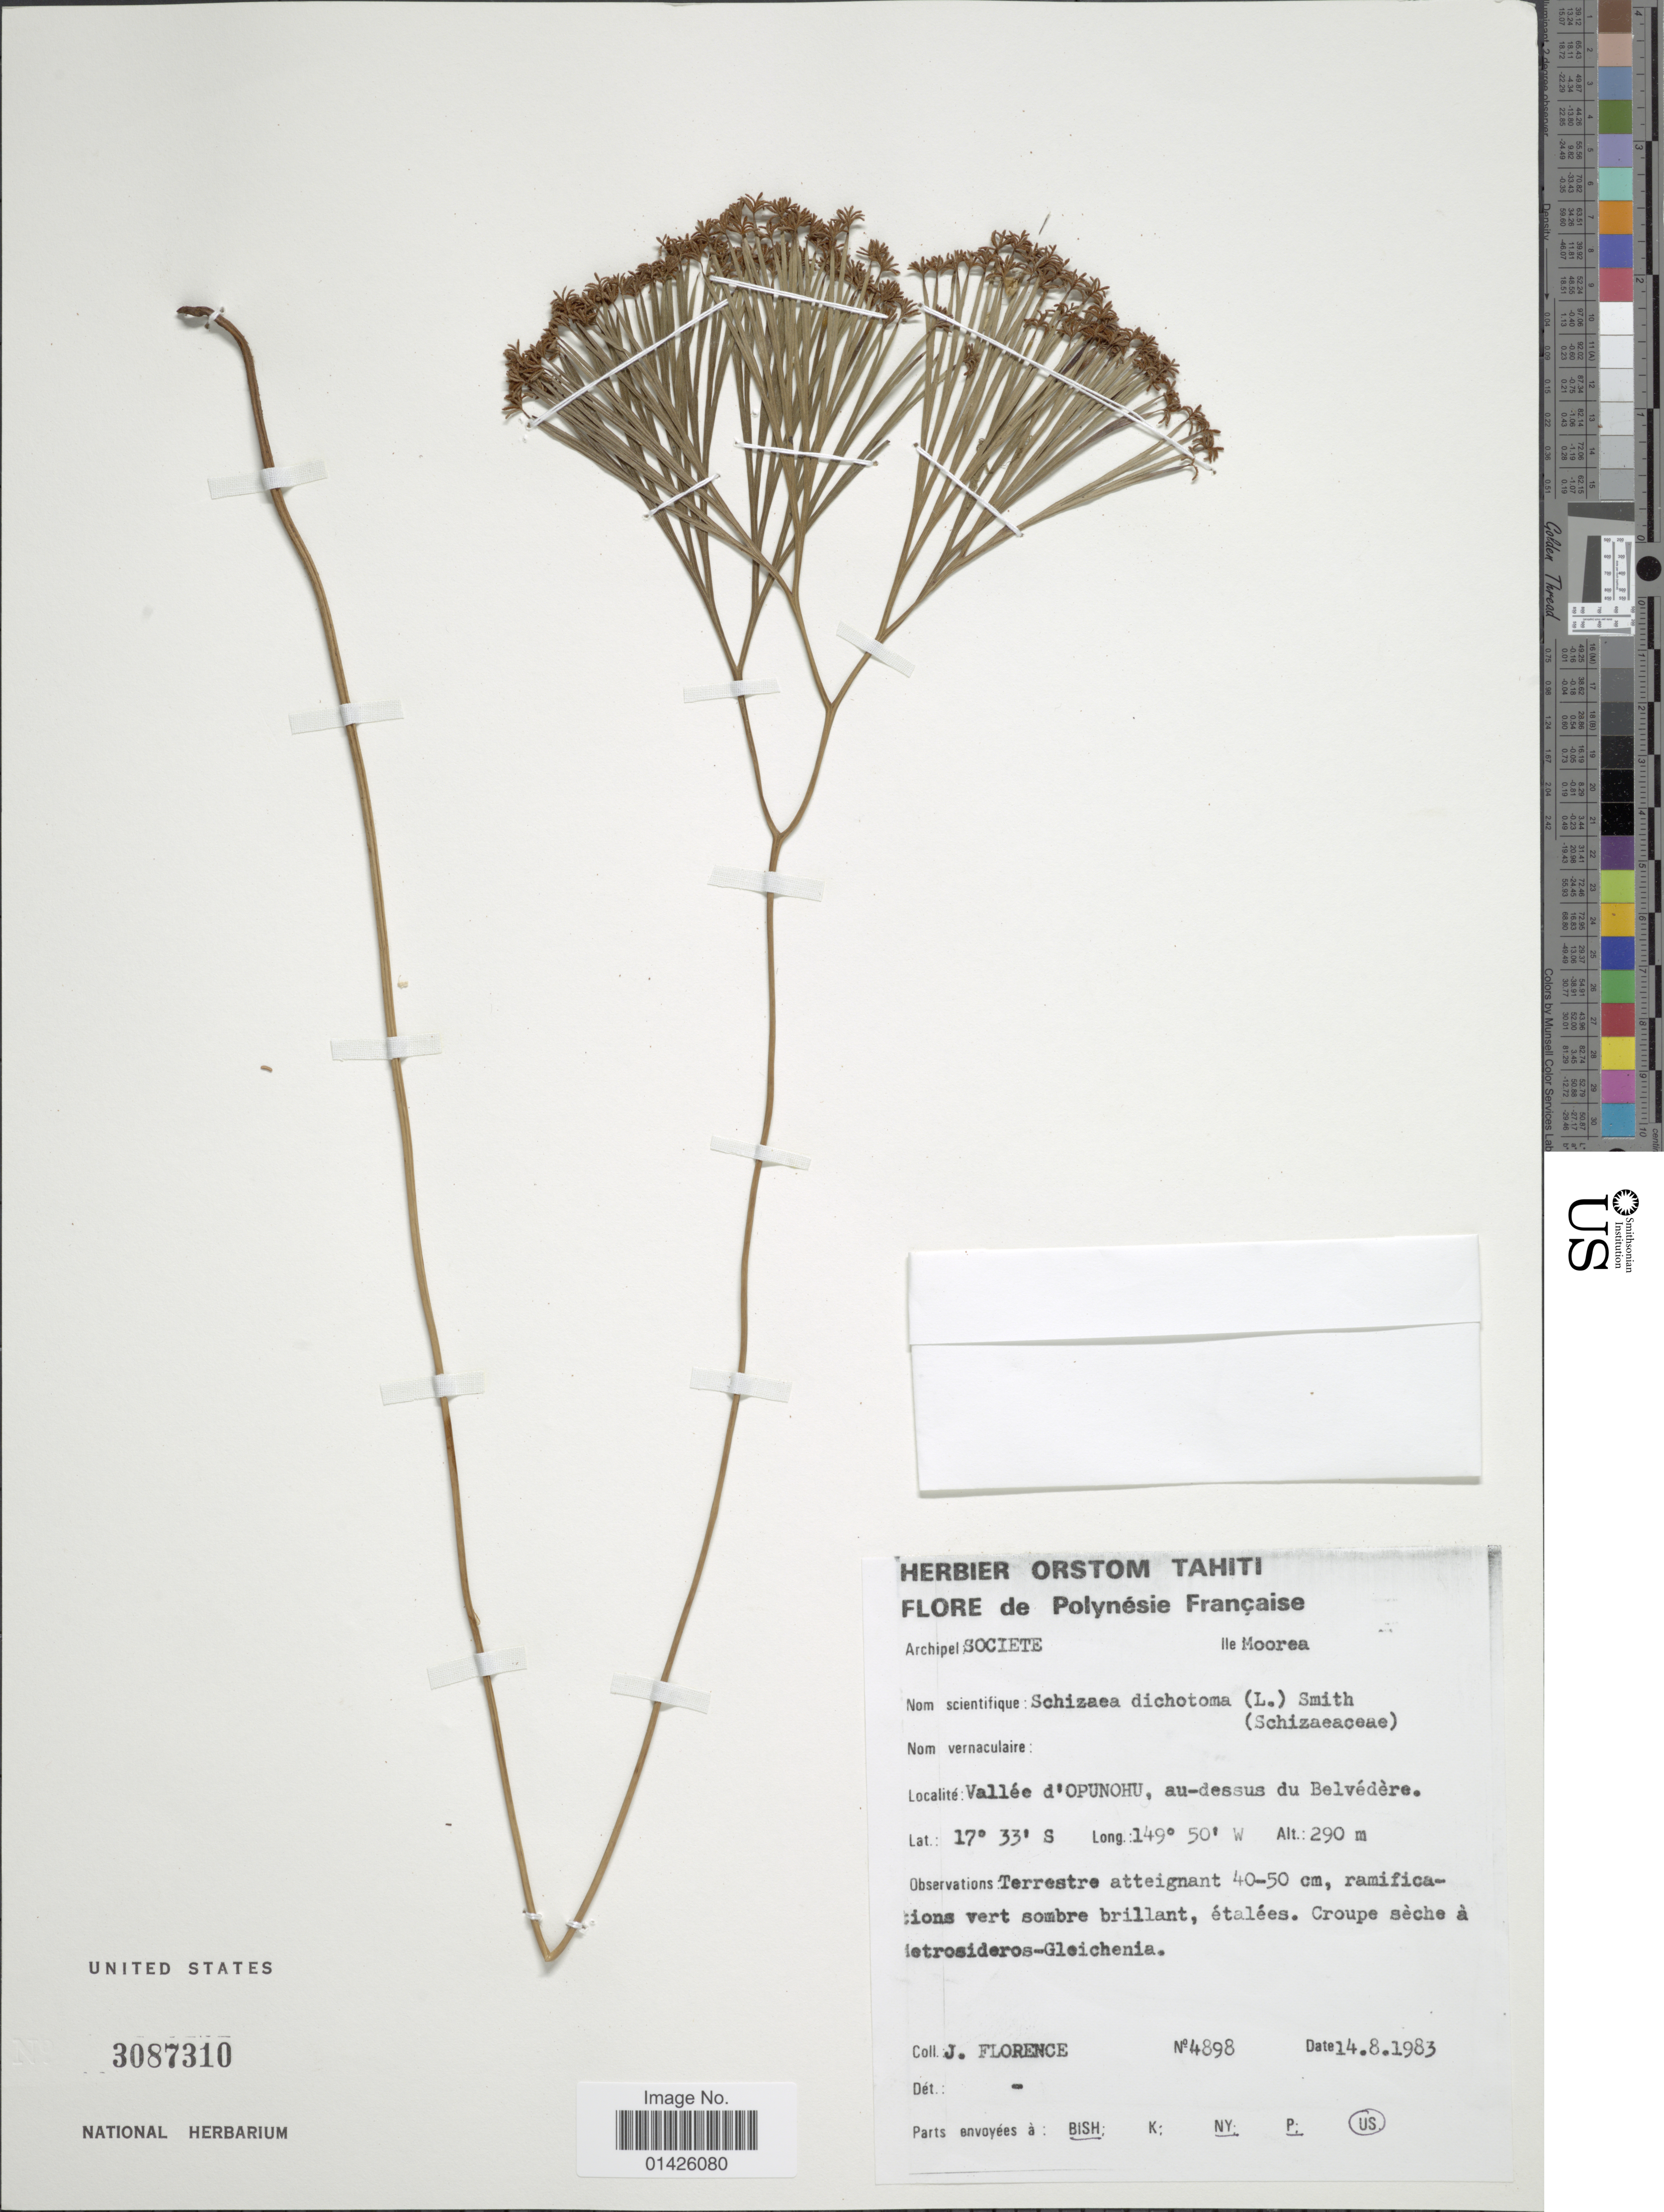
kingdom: Plantae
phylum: Tracheophyta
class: Polypodiopsida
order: Schizaeales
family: Schizaeaceae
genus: Schizaea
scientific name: Schizaea dichotoma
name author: (L.) J. Sm.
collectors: J. Florence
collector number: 4898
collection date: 1983-08-14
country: French Polynesia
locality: Archipel. Societe, Vallée d'Opunohu, au-dessus du Belvédère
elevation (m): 290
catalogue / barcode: US 3087310